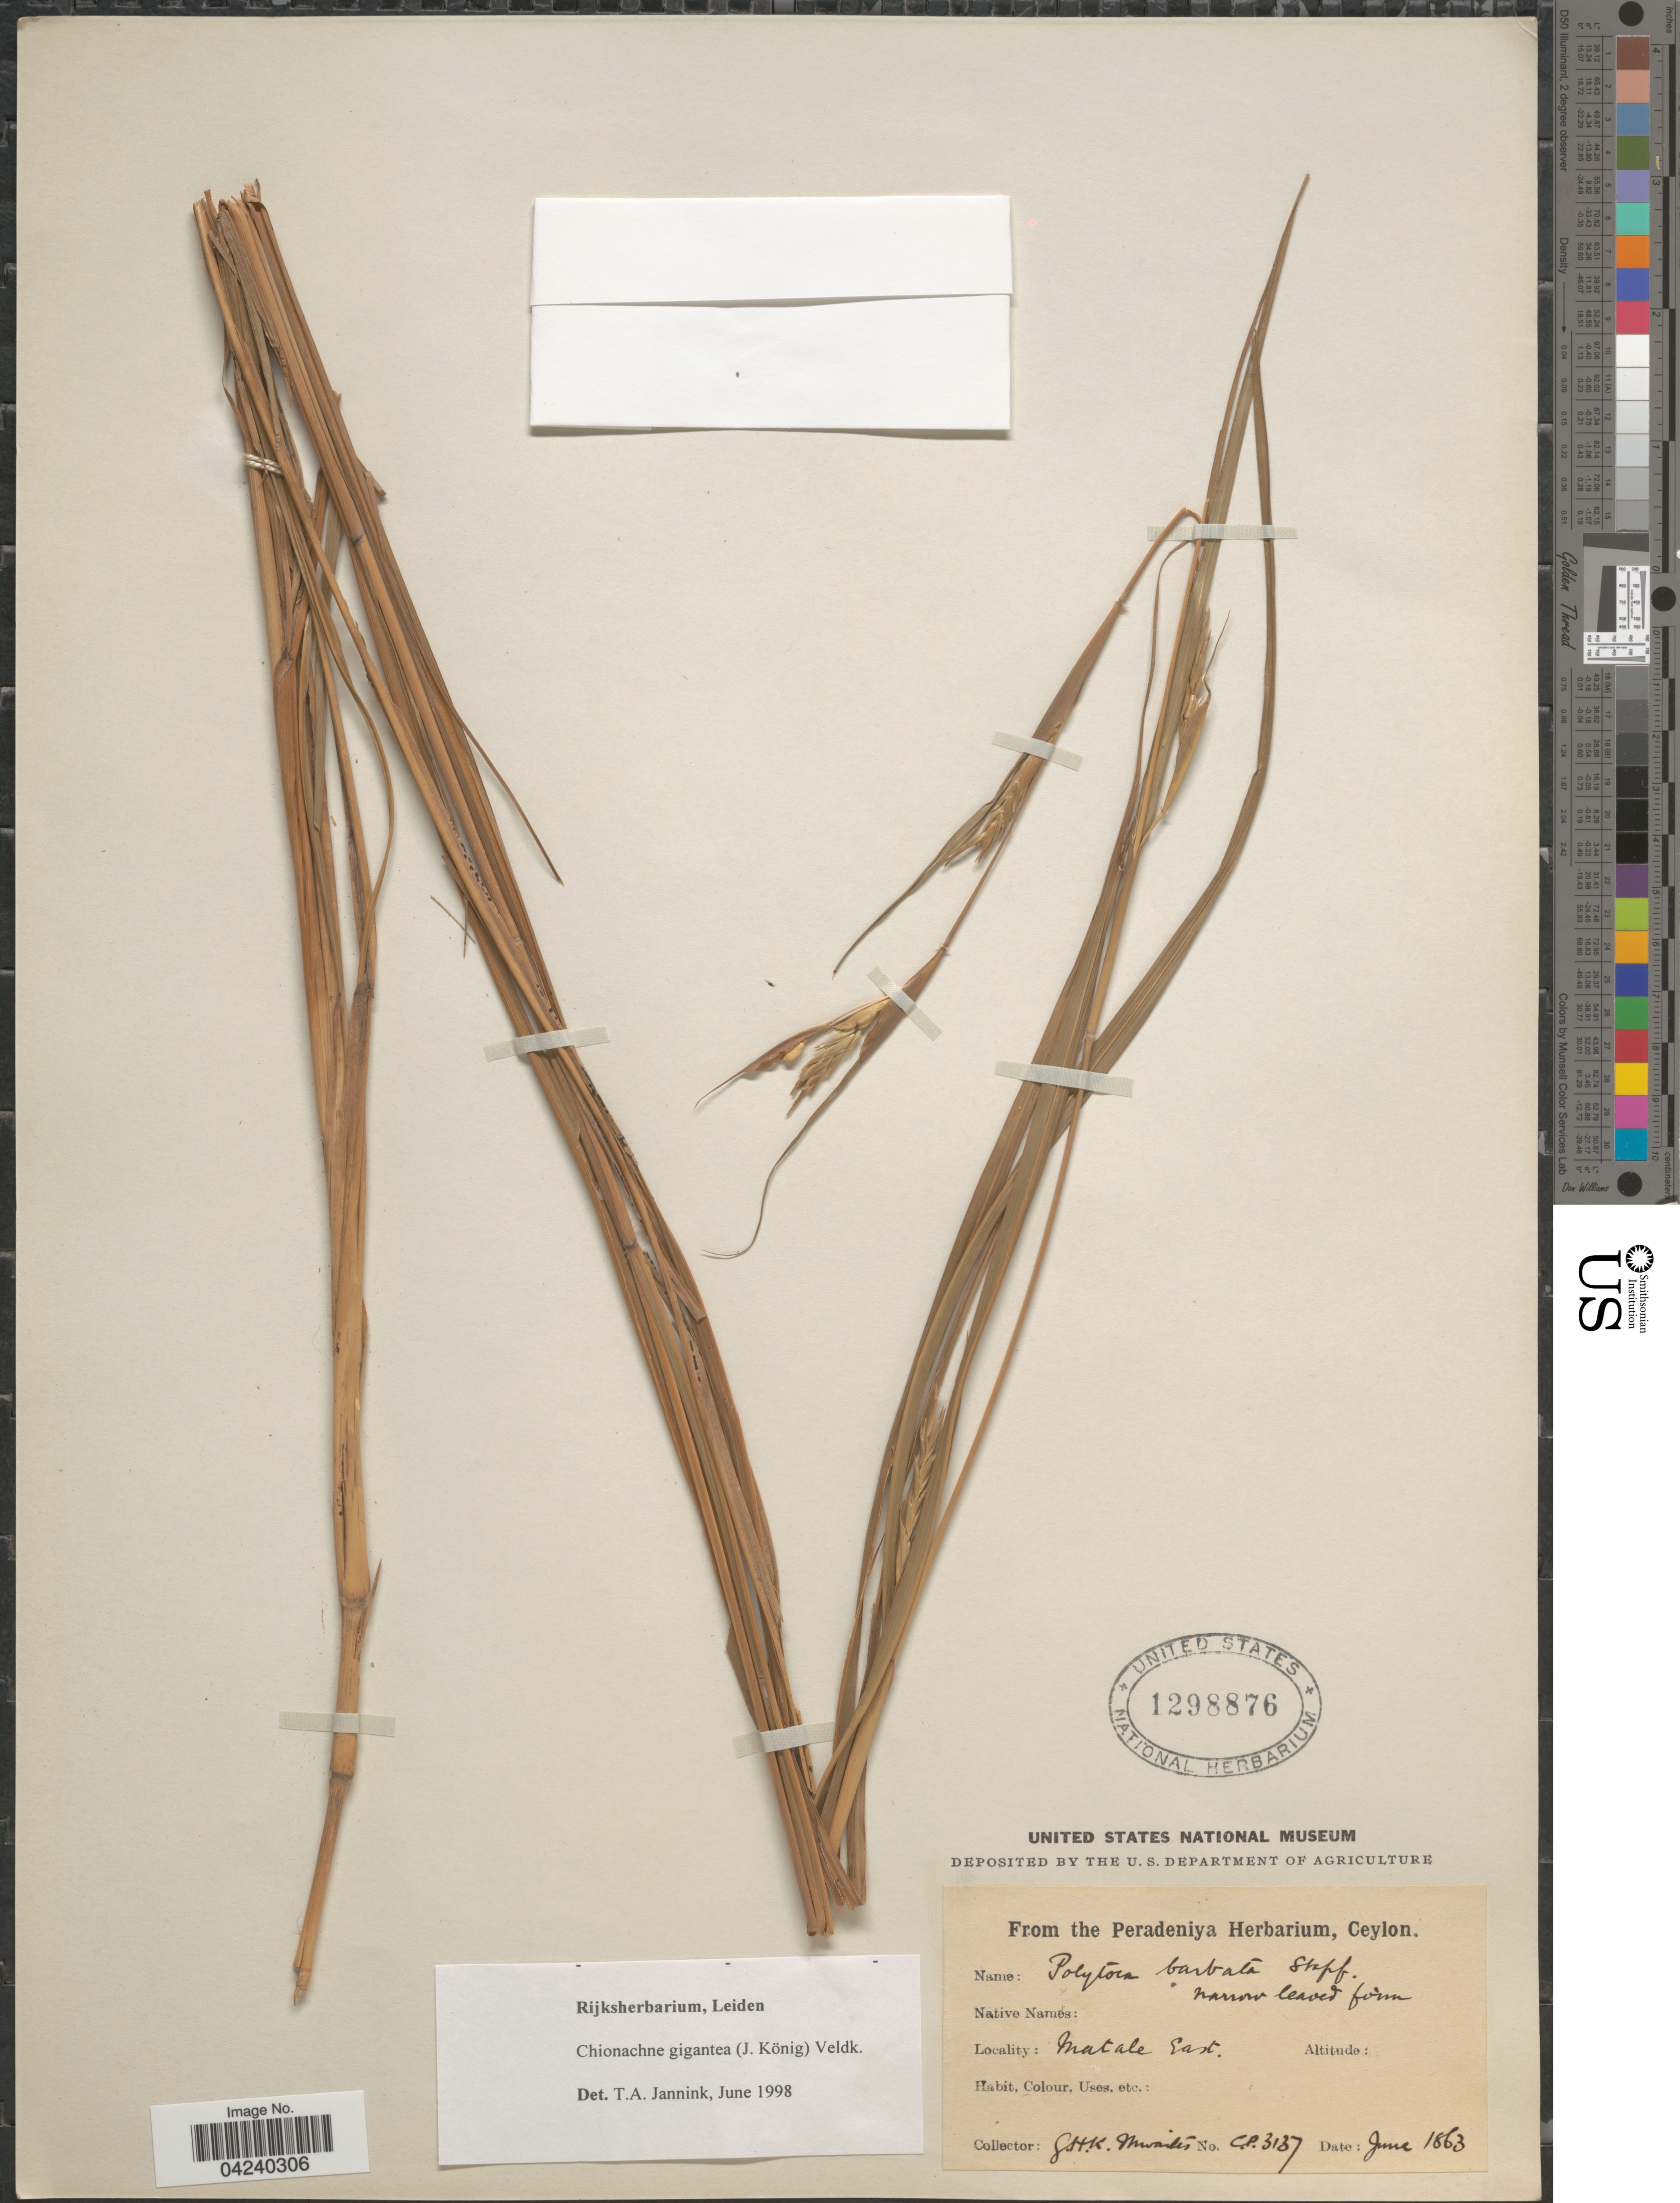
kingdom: Plantae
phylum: Tracheophyta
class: Liliopsida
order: Poales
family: Poaceae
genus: Chionachne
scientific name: Chionachne gigantea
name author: (J. Koenig) Veldkamp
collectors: G. H. K. Thwaites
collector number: C.P.3137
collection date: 1863-06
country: Sri Lanka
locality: Matale East.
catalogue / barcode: US 1298876